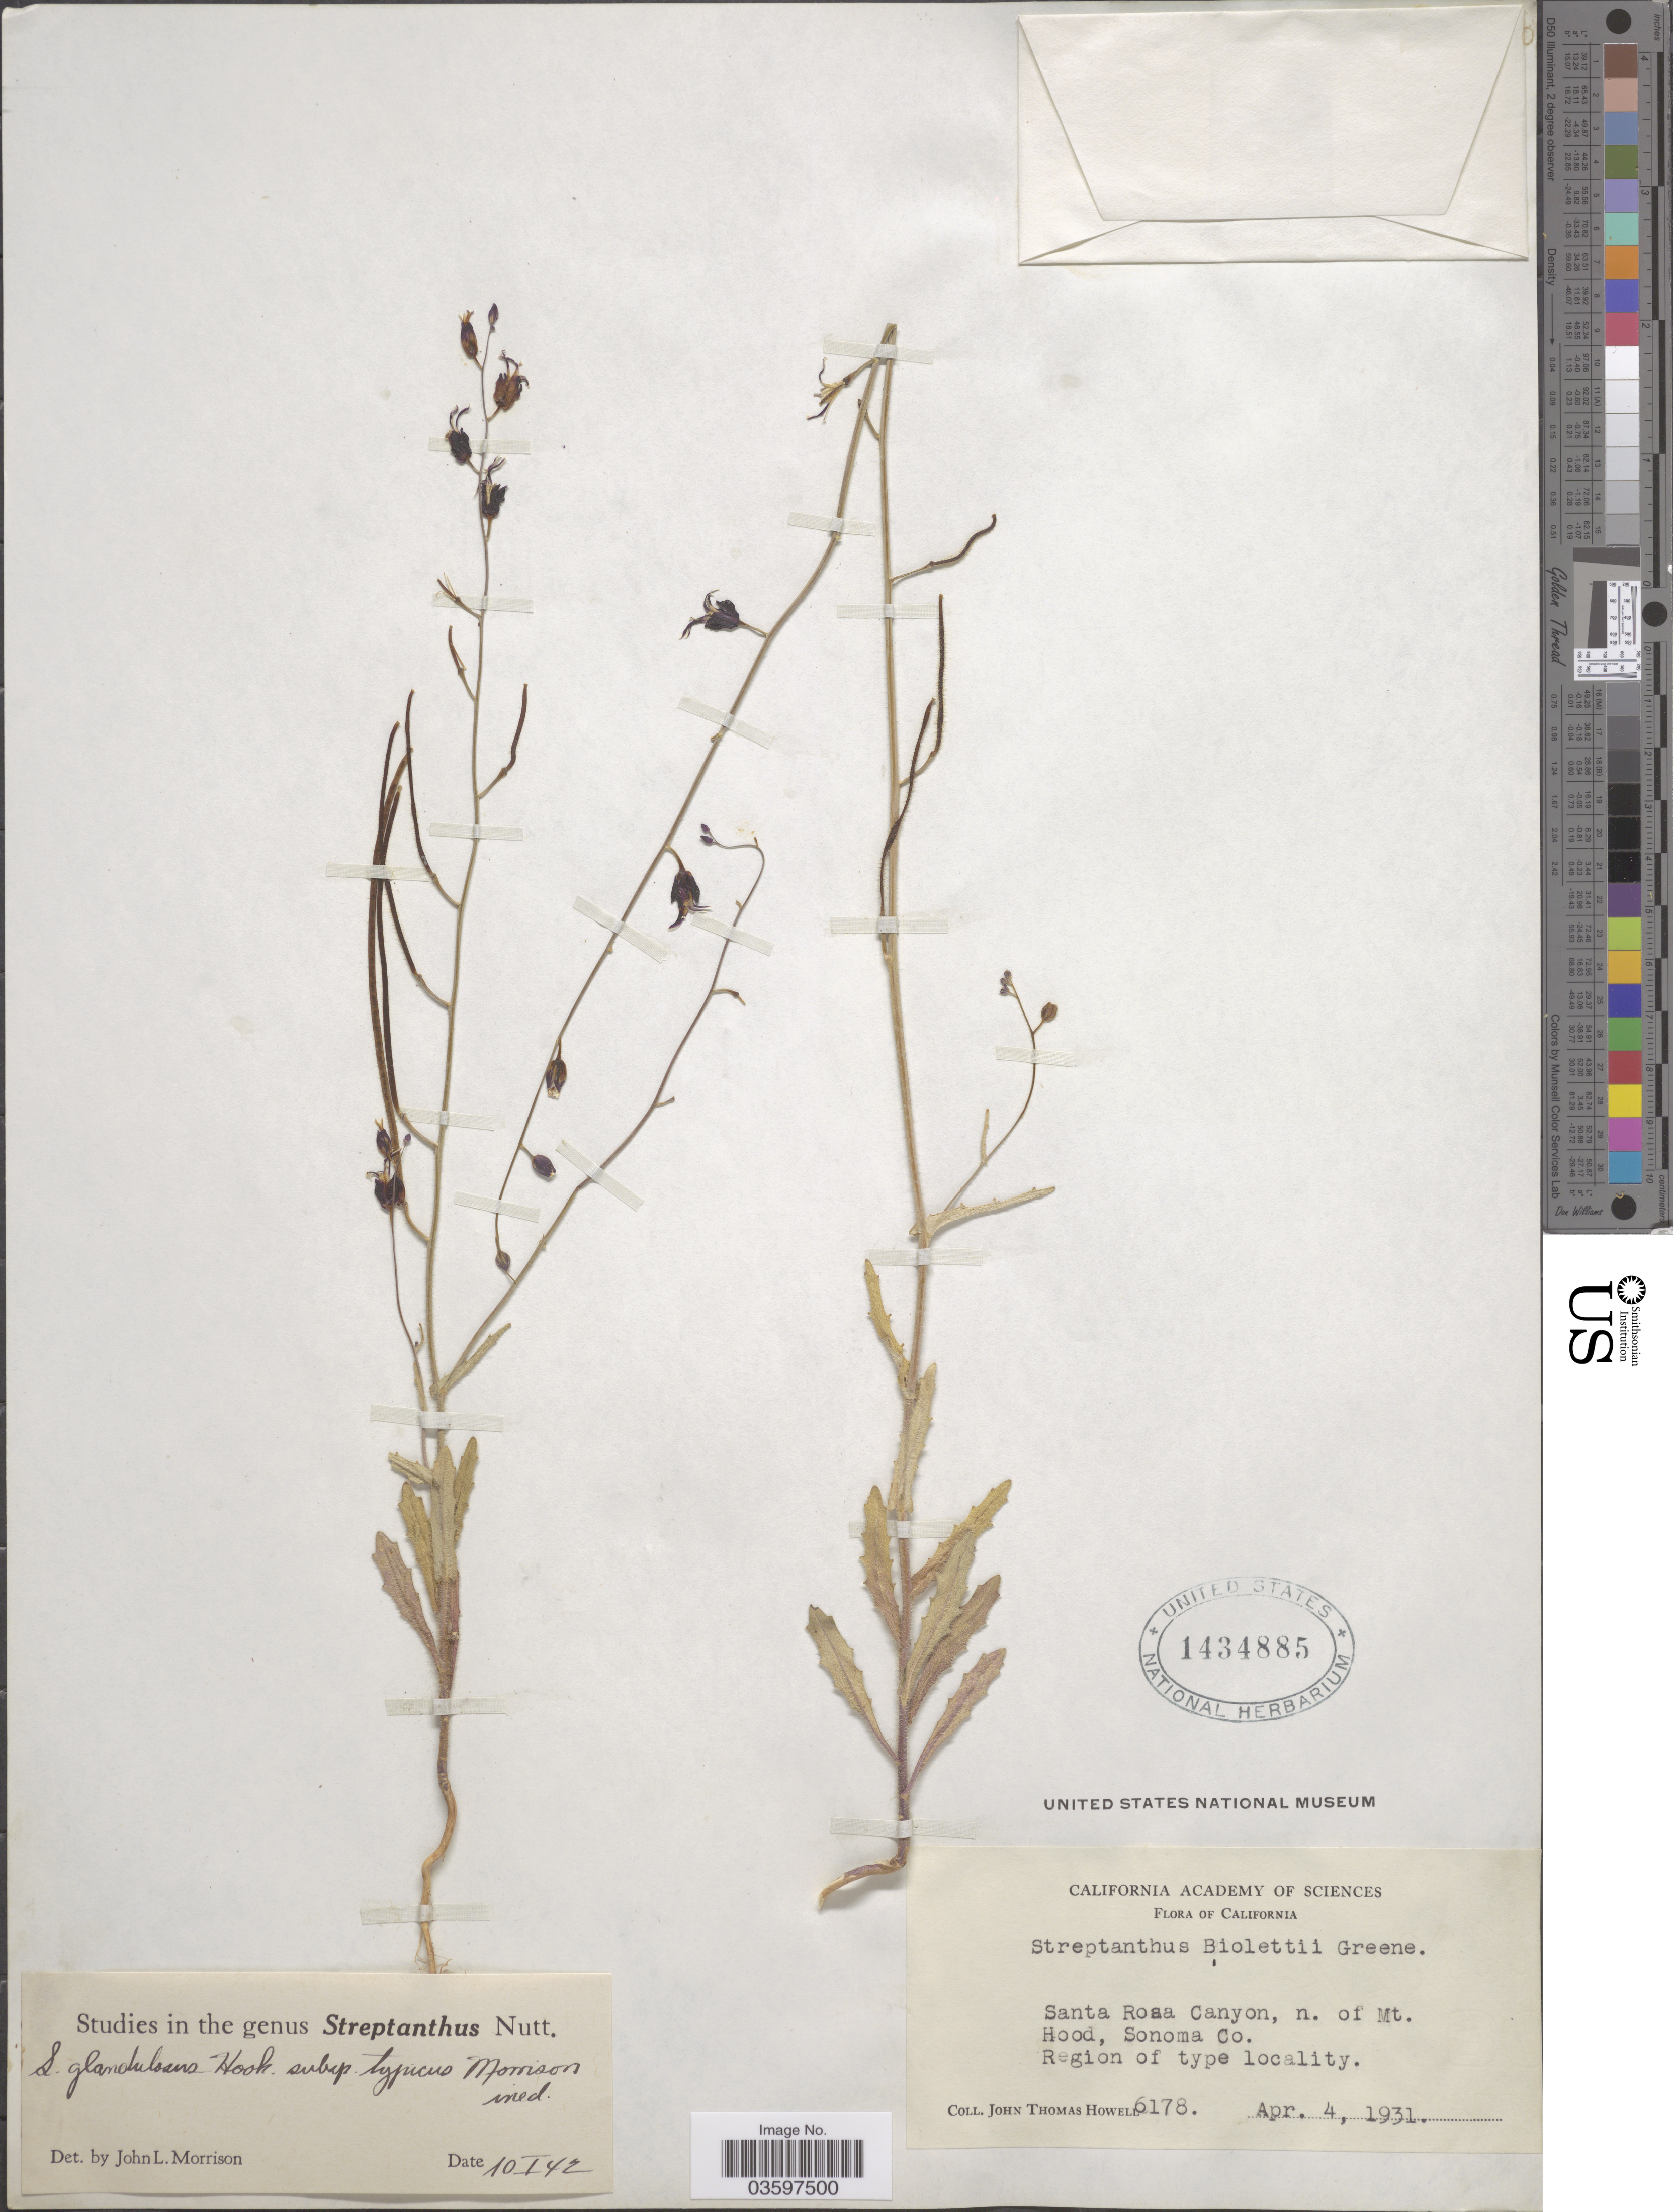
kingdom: Plantae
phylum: Tracheophyta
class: Magnoliopsida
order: Brassicales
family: Brassicaceae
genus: Streptanthus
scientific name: Streptanthus glandulosus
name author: Hook.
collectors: J. T. Howell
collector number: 6178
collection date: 1931-04-04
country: United States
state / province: California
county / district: Sonoma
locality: Santa Rosa Canyon, n. of Mt. Hood, Sonoma Co.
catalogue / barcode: US 1434885